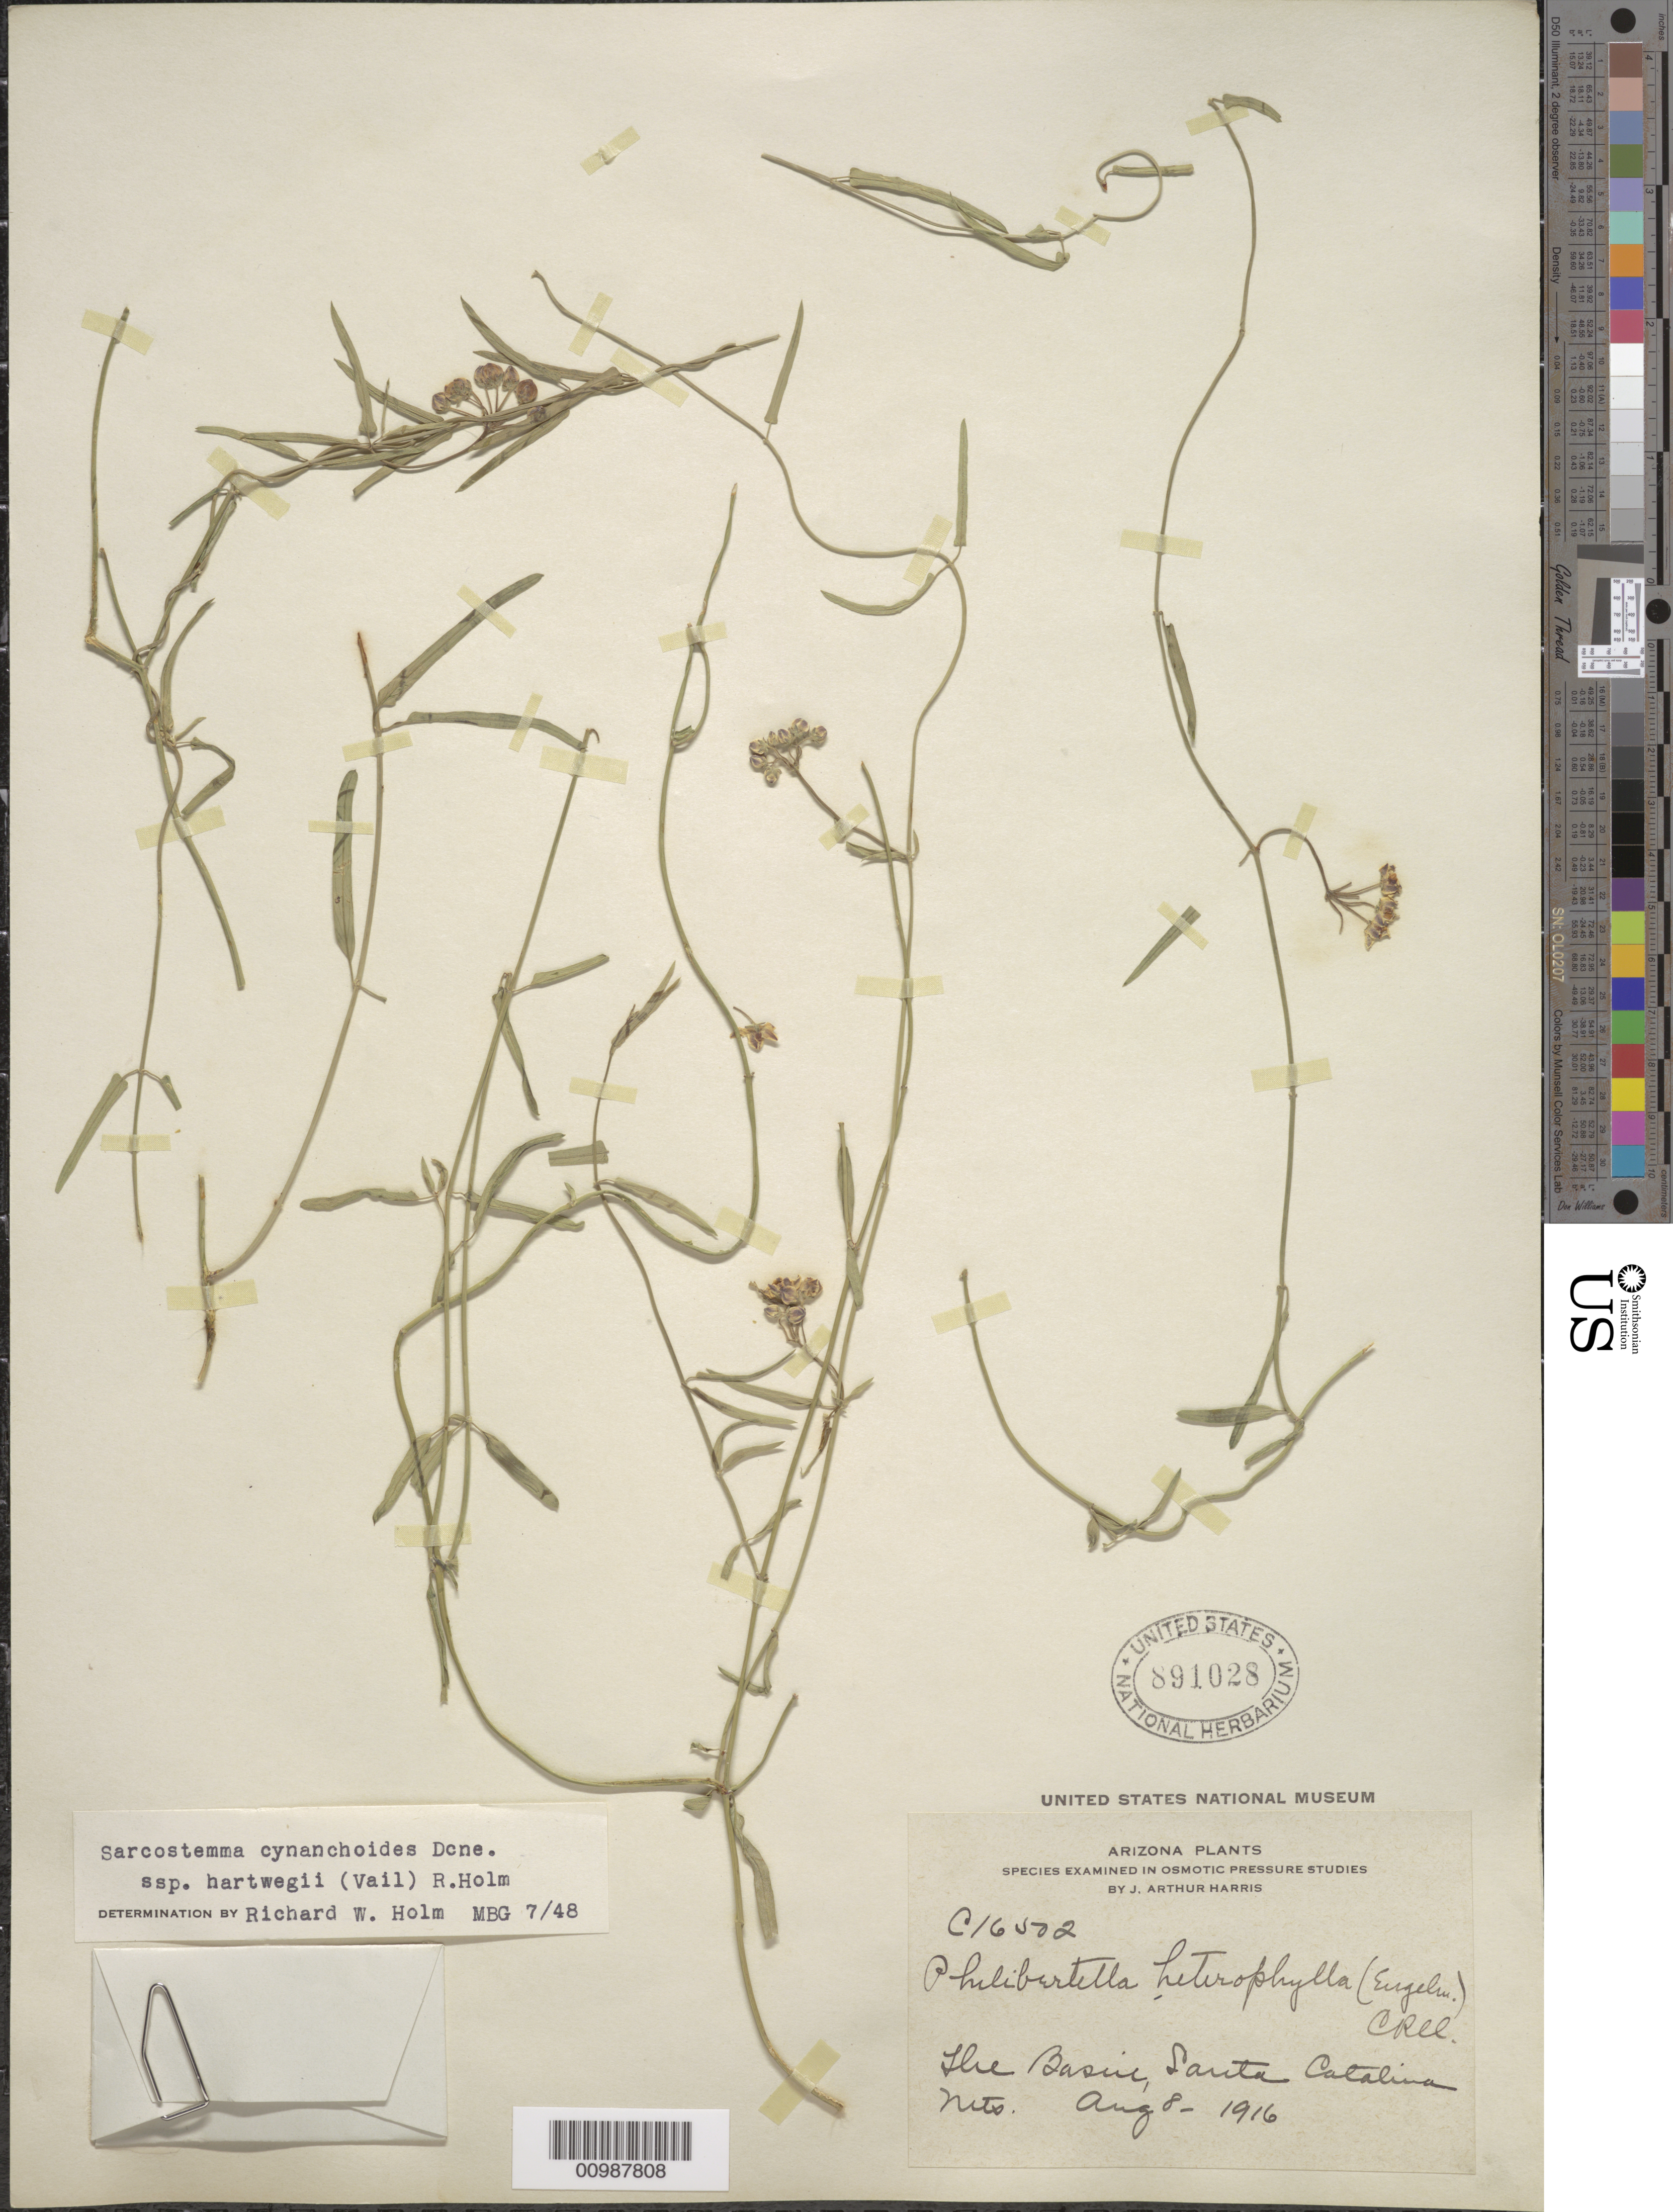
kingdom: Plantae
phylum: Tracheophyta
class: Magnoliopsida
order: Gentianales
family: Apocynaceae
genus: Sarcostemma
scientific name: Sarcostemma cynanchoides subsp. hartwegii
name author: (Vail) R.W. Holm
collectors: A. Harris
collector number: C16502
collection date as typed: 08 Aug 1916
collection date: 1916-08-08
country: United States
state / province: Arizona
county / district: Pima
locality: The basin of Santa Catalina Mountains.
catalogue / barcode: US 891028